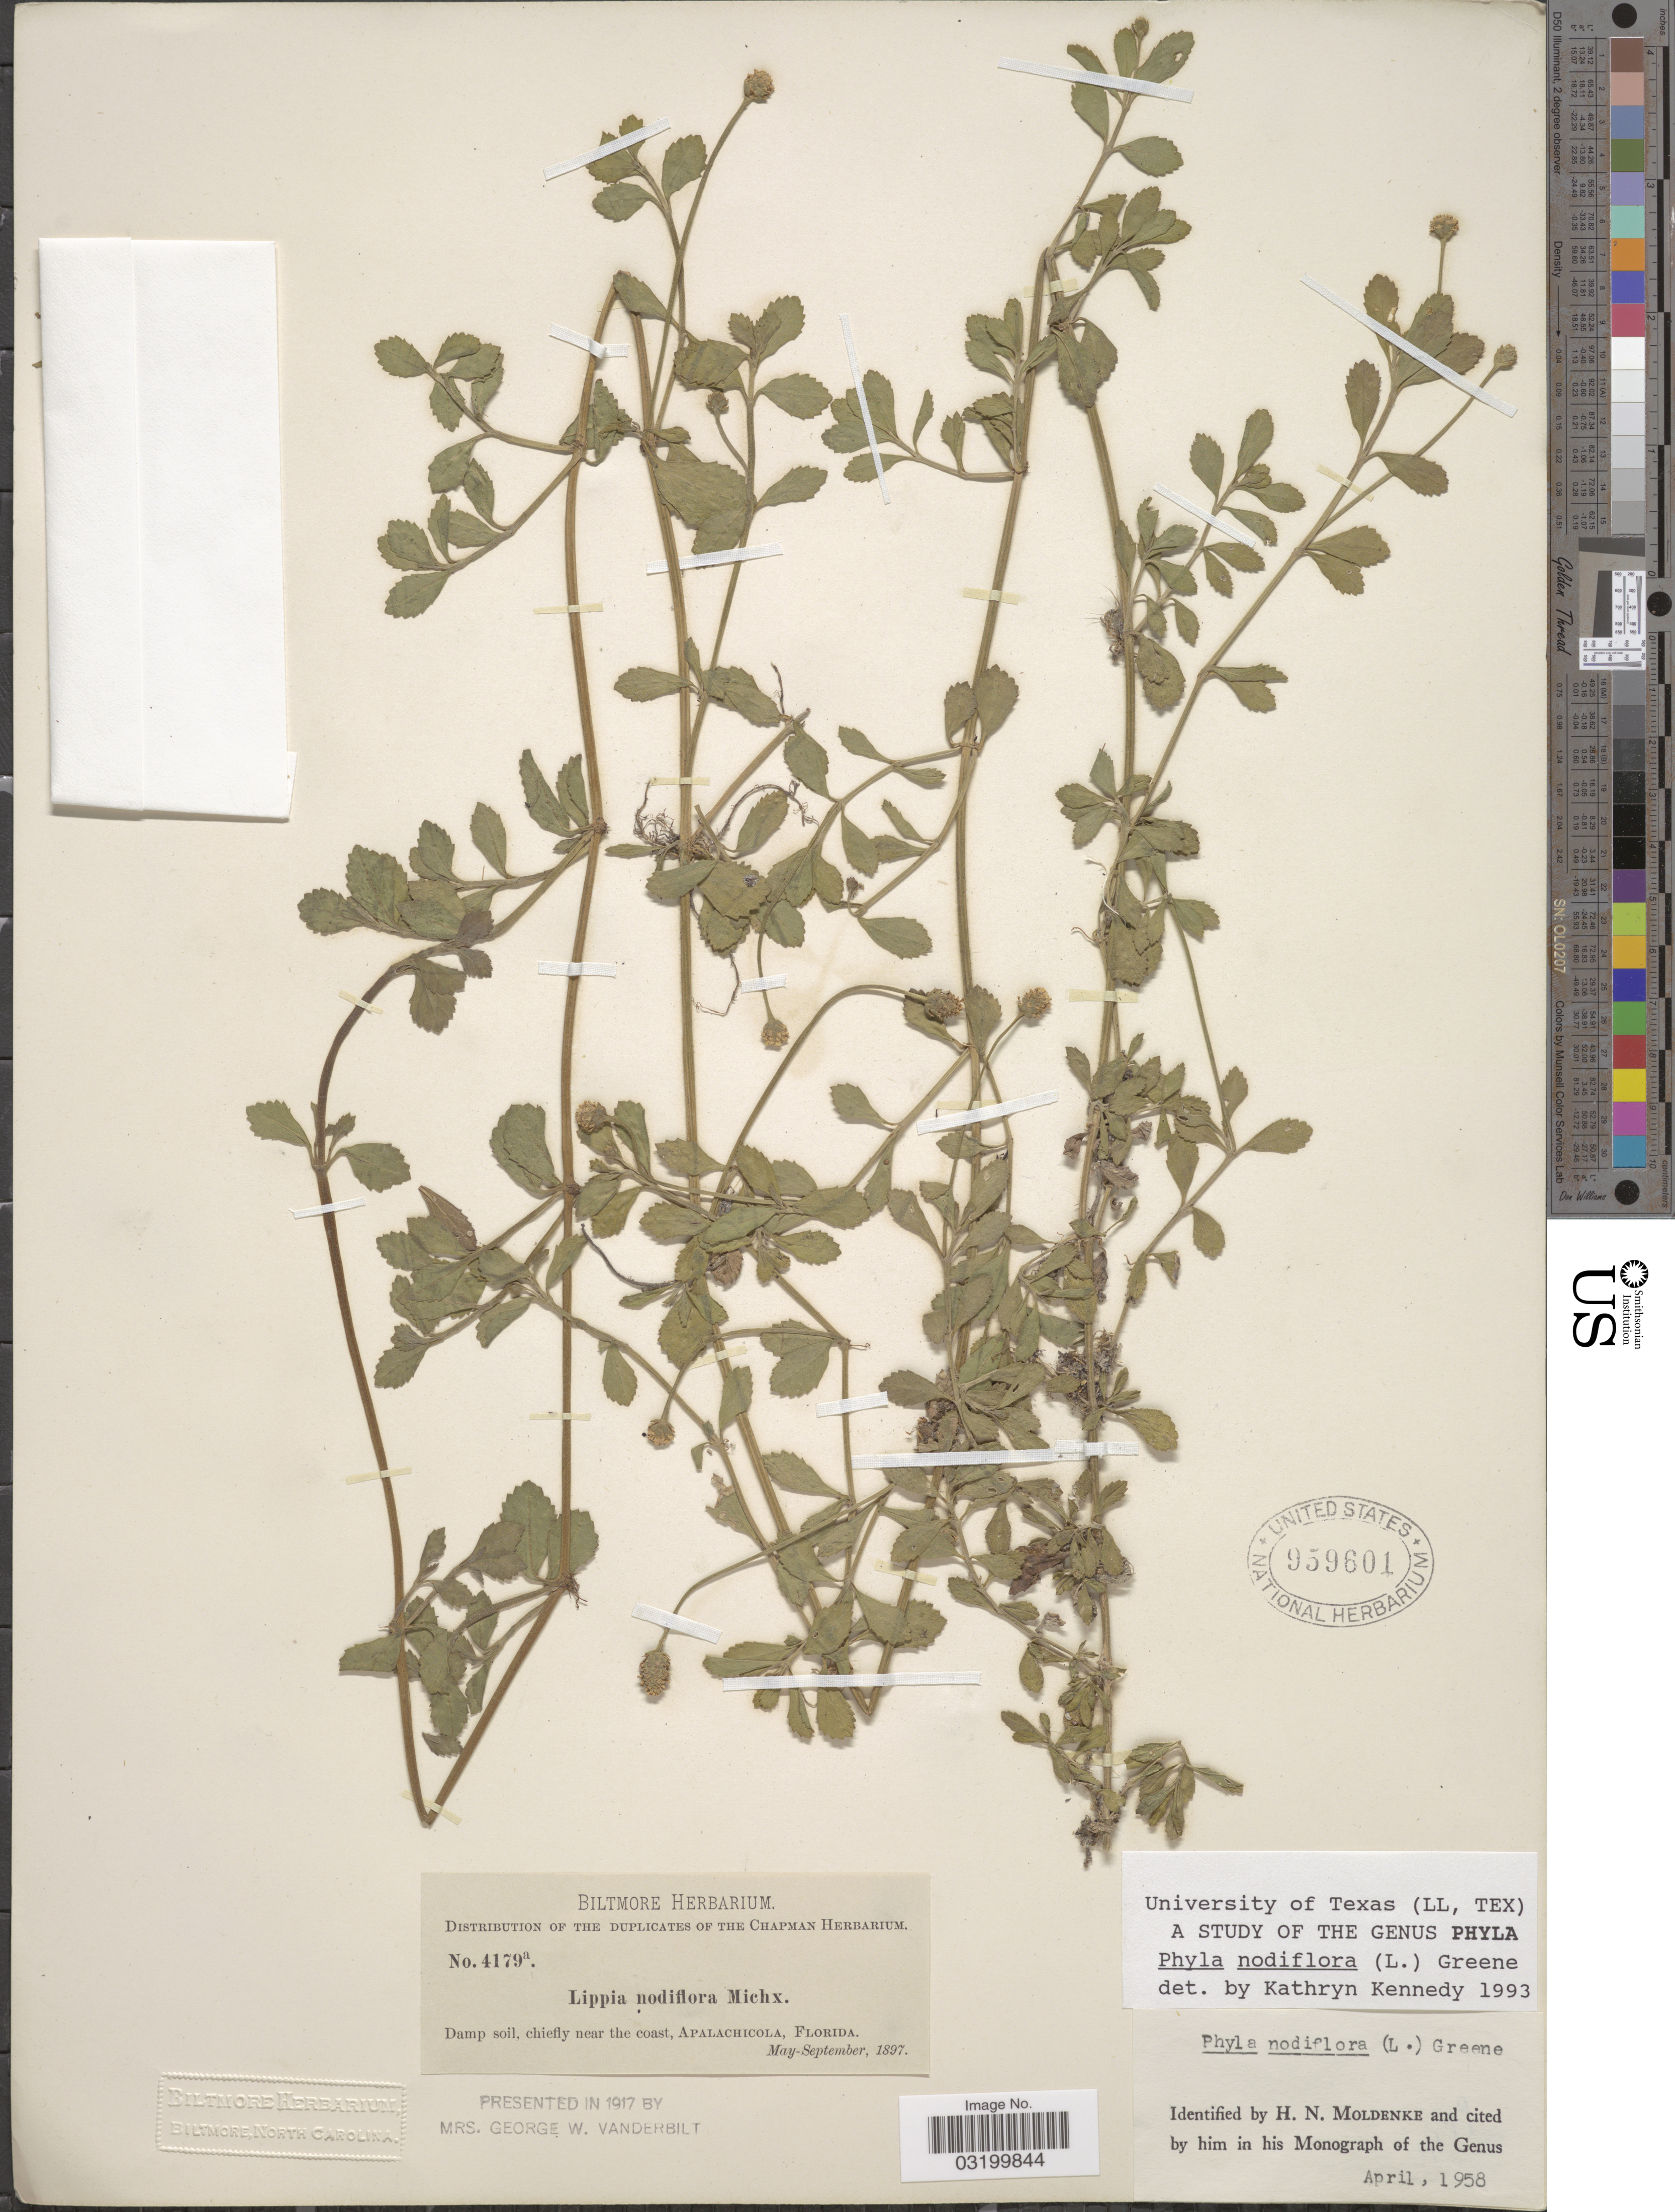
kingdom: Plantae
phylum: Tracheophyta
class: Magnoliopsida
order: Lamiales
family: Verbenaceae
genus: Phyla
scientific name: Phyla nodiflora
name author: (L.) Greene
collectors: ex herb. Biltmore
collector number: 4179a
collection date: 1897-05/1897-09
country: United States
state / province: Florida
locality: Damp soil, chiefly near the coast, Apalachicola.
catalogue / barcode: US 959601